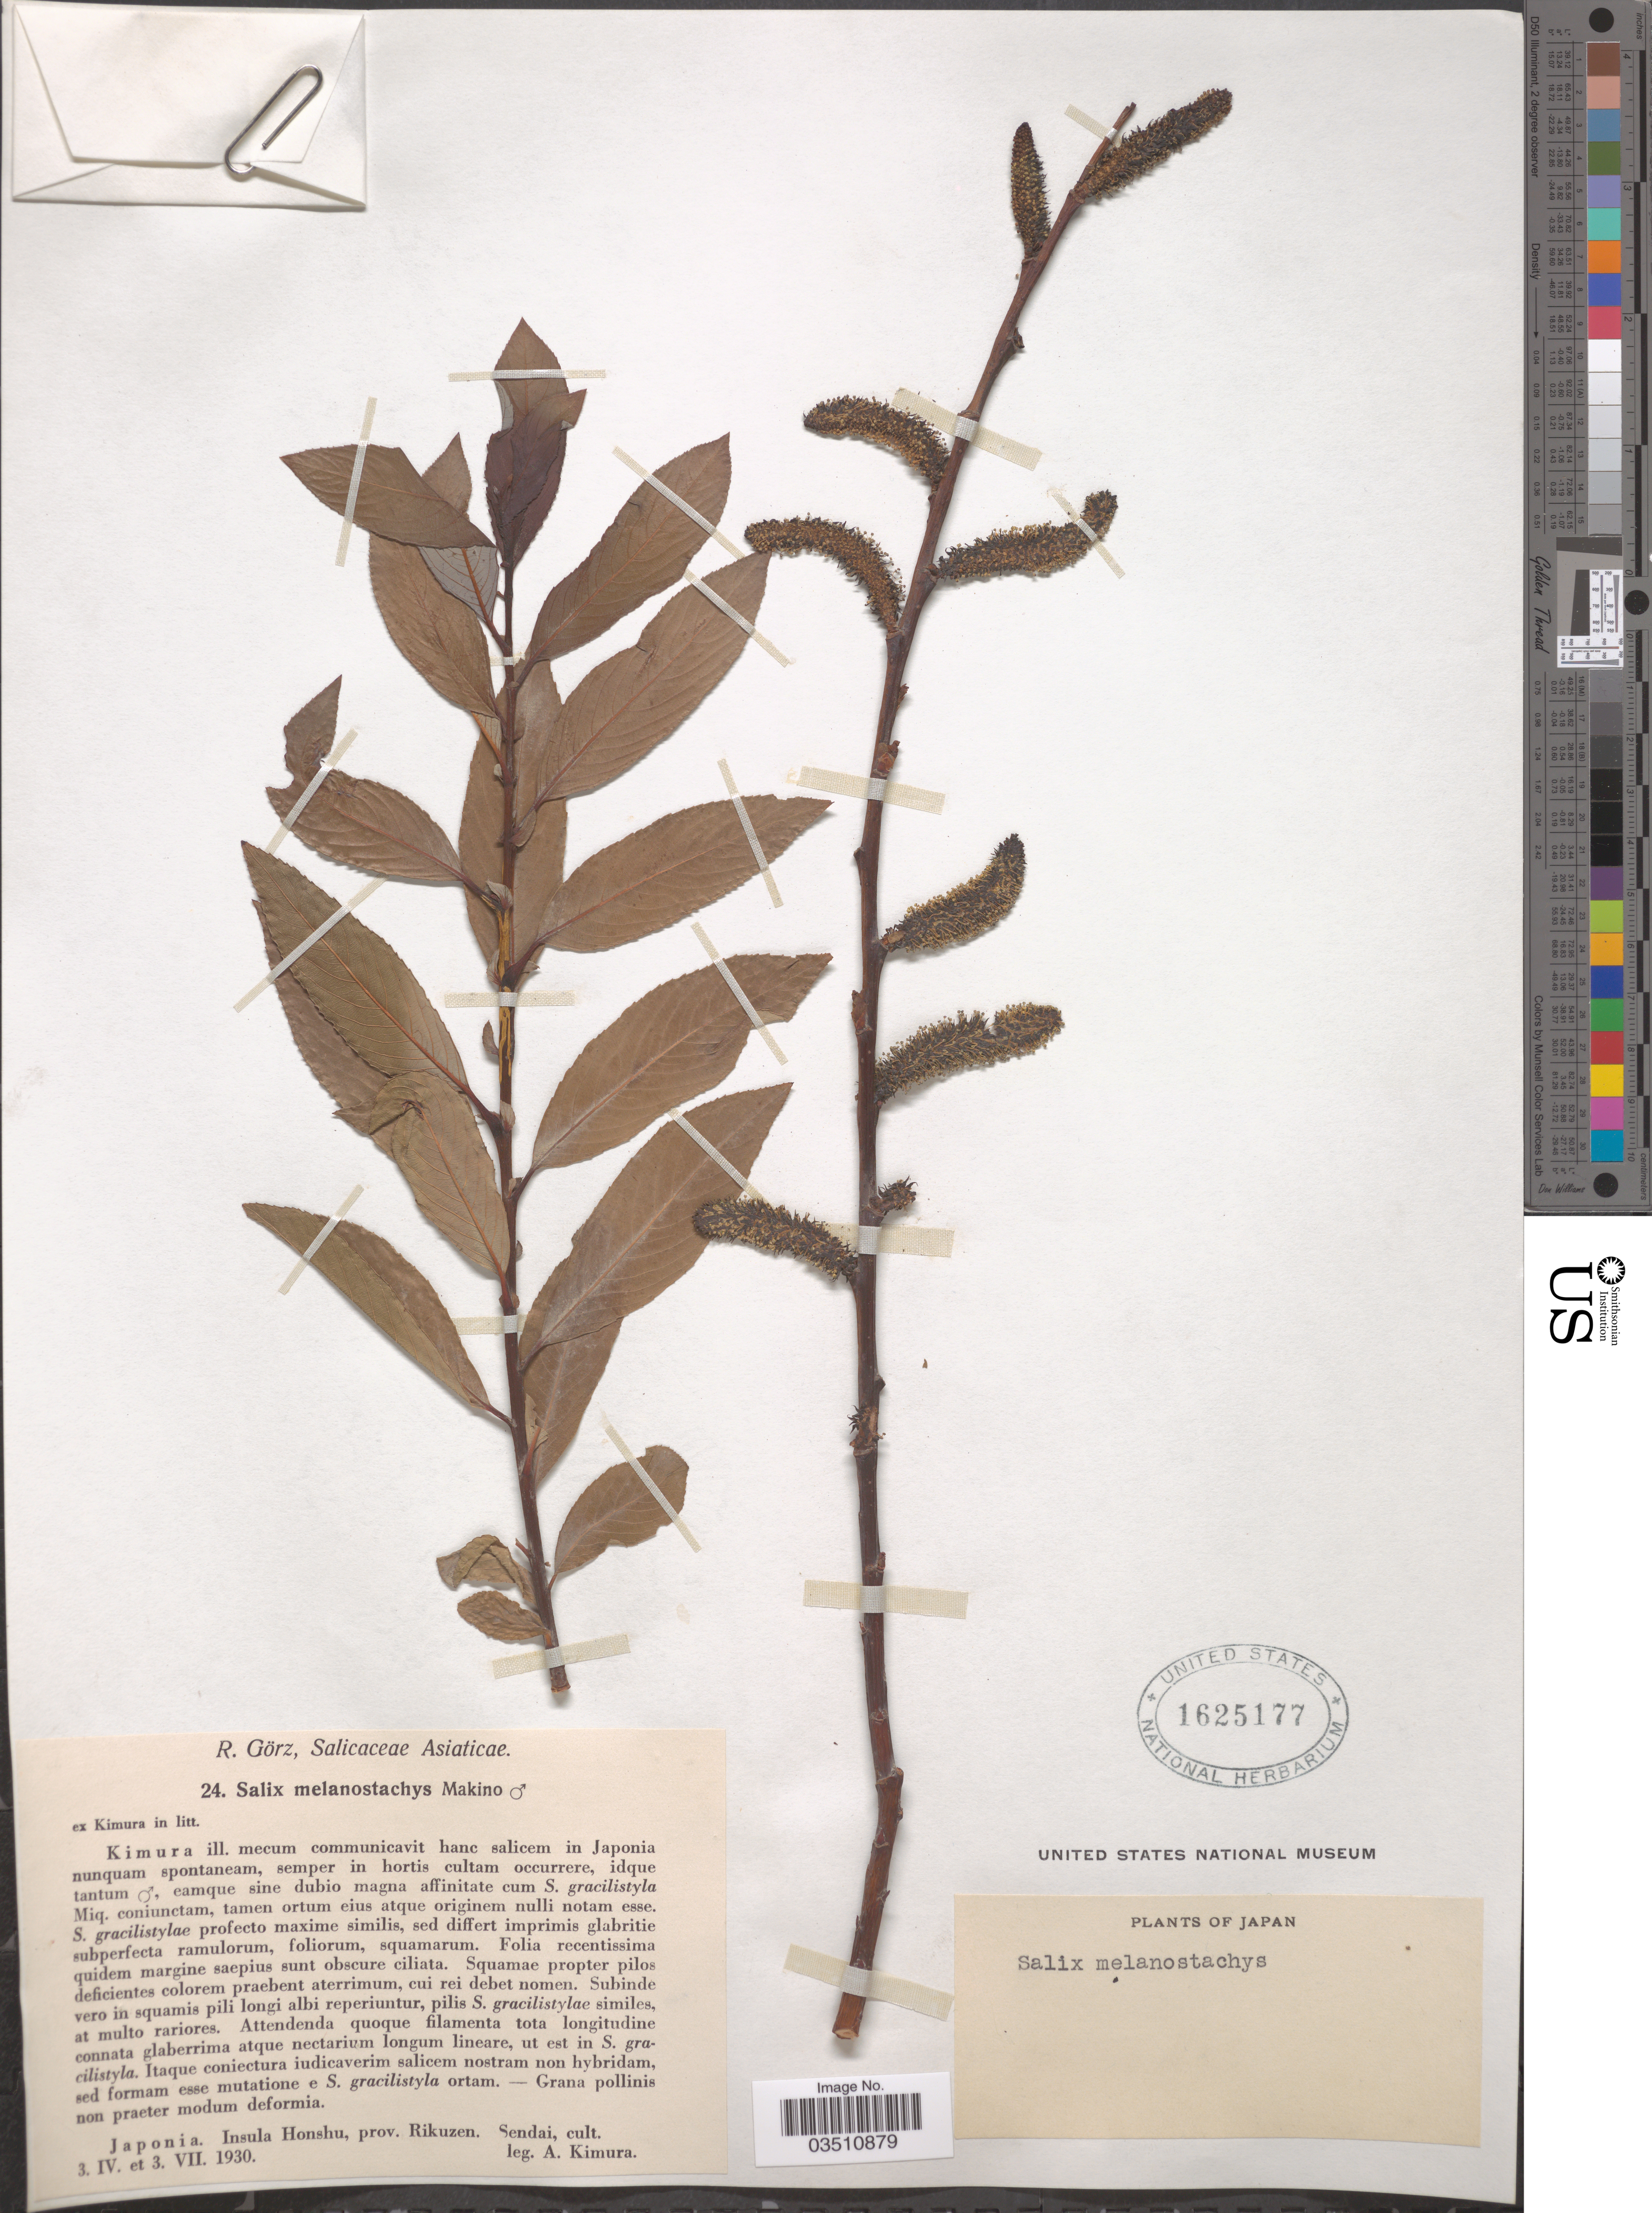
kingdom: Plantae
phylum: Tracheophyta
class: Magnoliopsida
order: Malpighiales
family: Salicaceae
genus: Salix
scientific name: Salix melanostachys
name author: (Makino) Goerz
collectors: A. Kimura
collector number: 24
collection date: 1930-04-03/1930-07-03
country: Japan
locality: Insula Honshu, prov. Rikuzen. Sendai.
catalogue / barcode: US 1625177